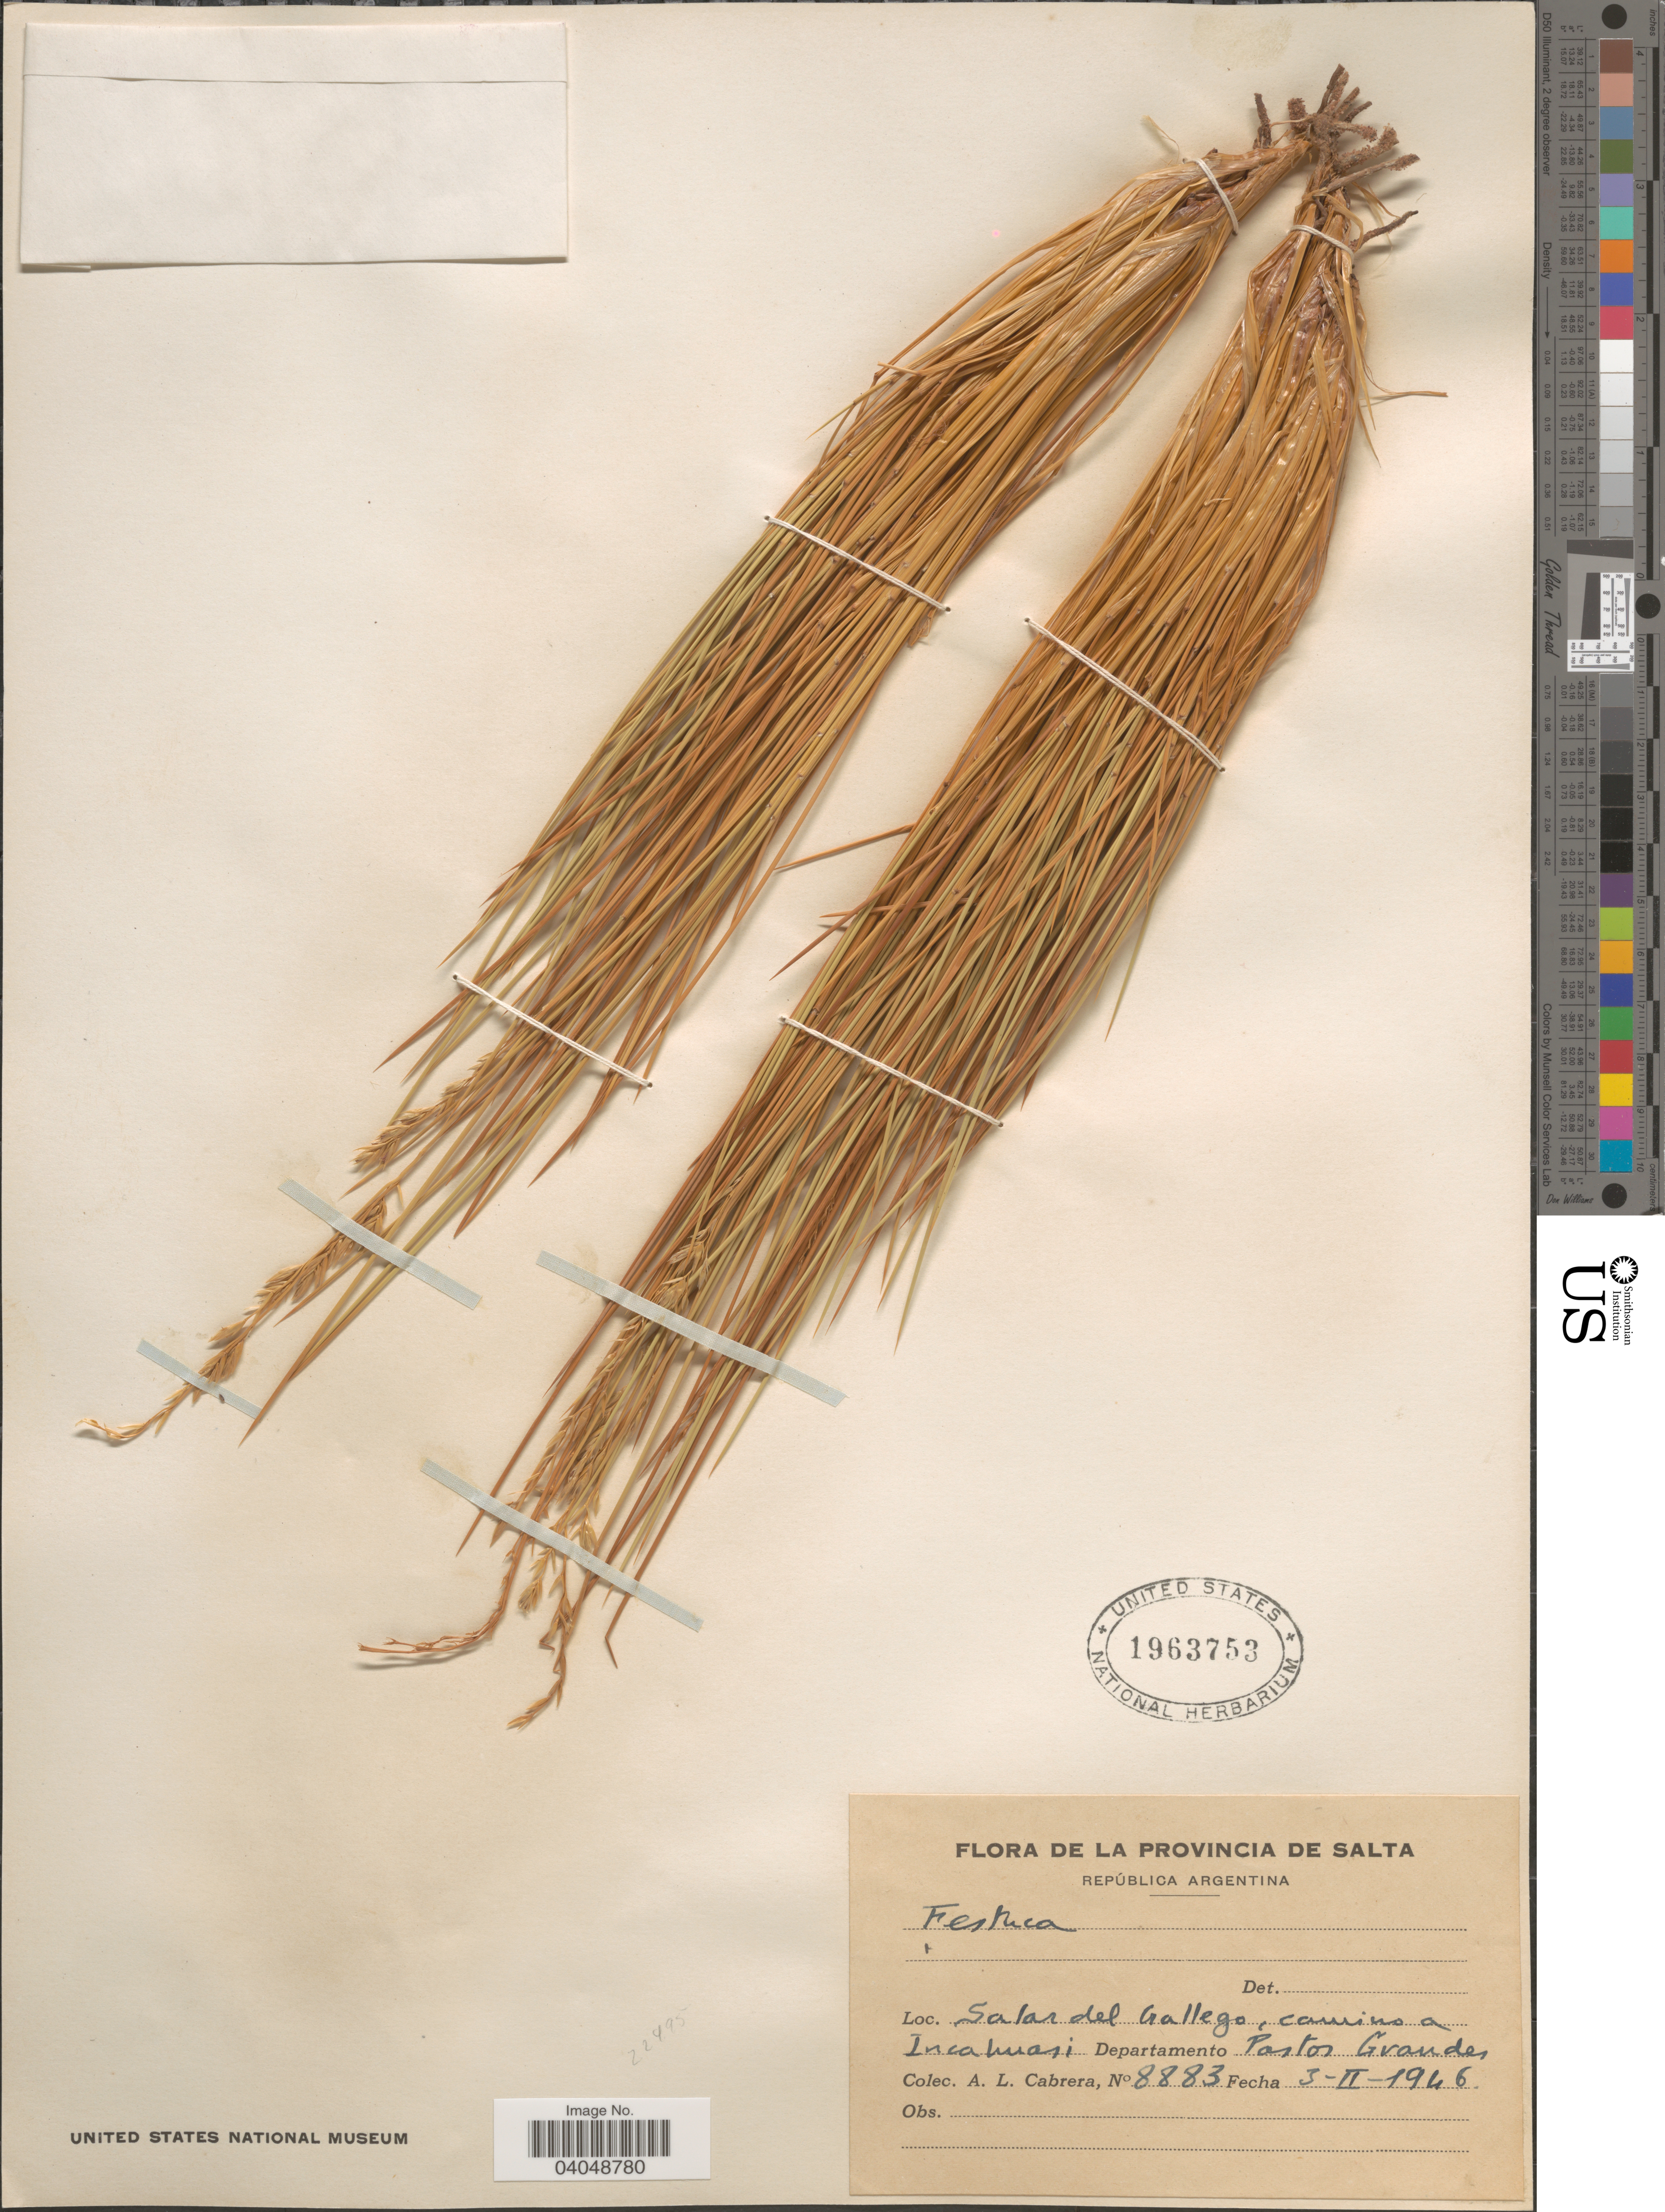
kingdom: Plantae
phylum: Tracheophyta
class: Liliopsida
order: Poales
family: Poaceae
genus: Festuca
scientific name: Festuca sp.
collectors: A. L. Cabrera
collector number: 8883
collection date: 1946-02-03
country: Argentina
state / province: Salta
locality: República Argentina. Salar del Gallego, camino a Incahuari. Departamento Pastor Grandes.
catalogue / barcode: US 1963753